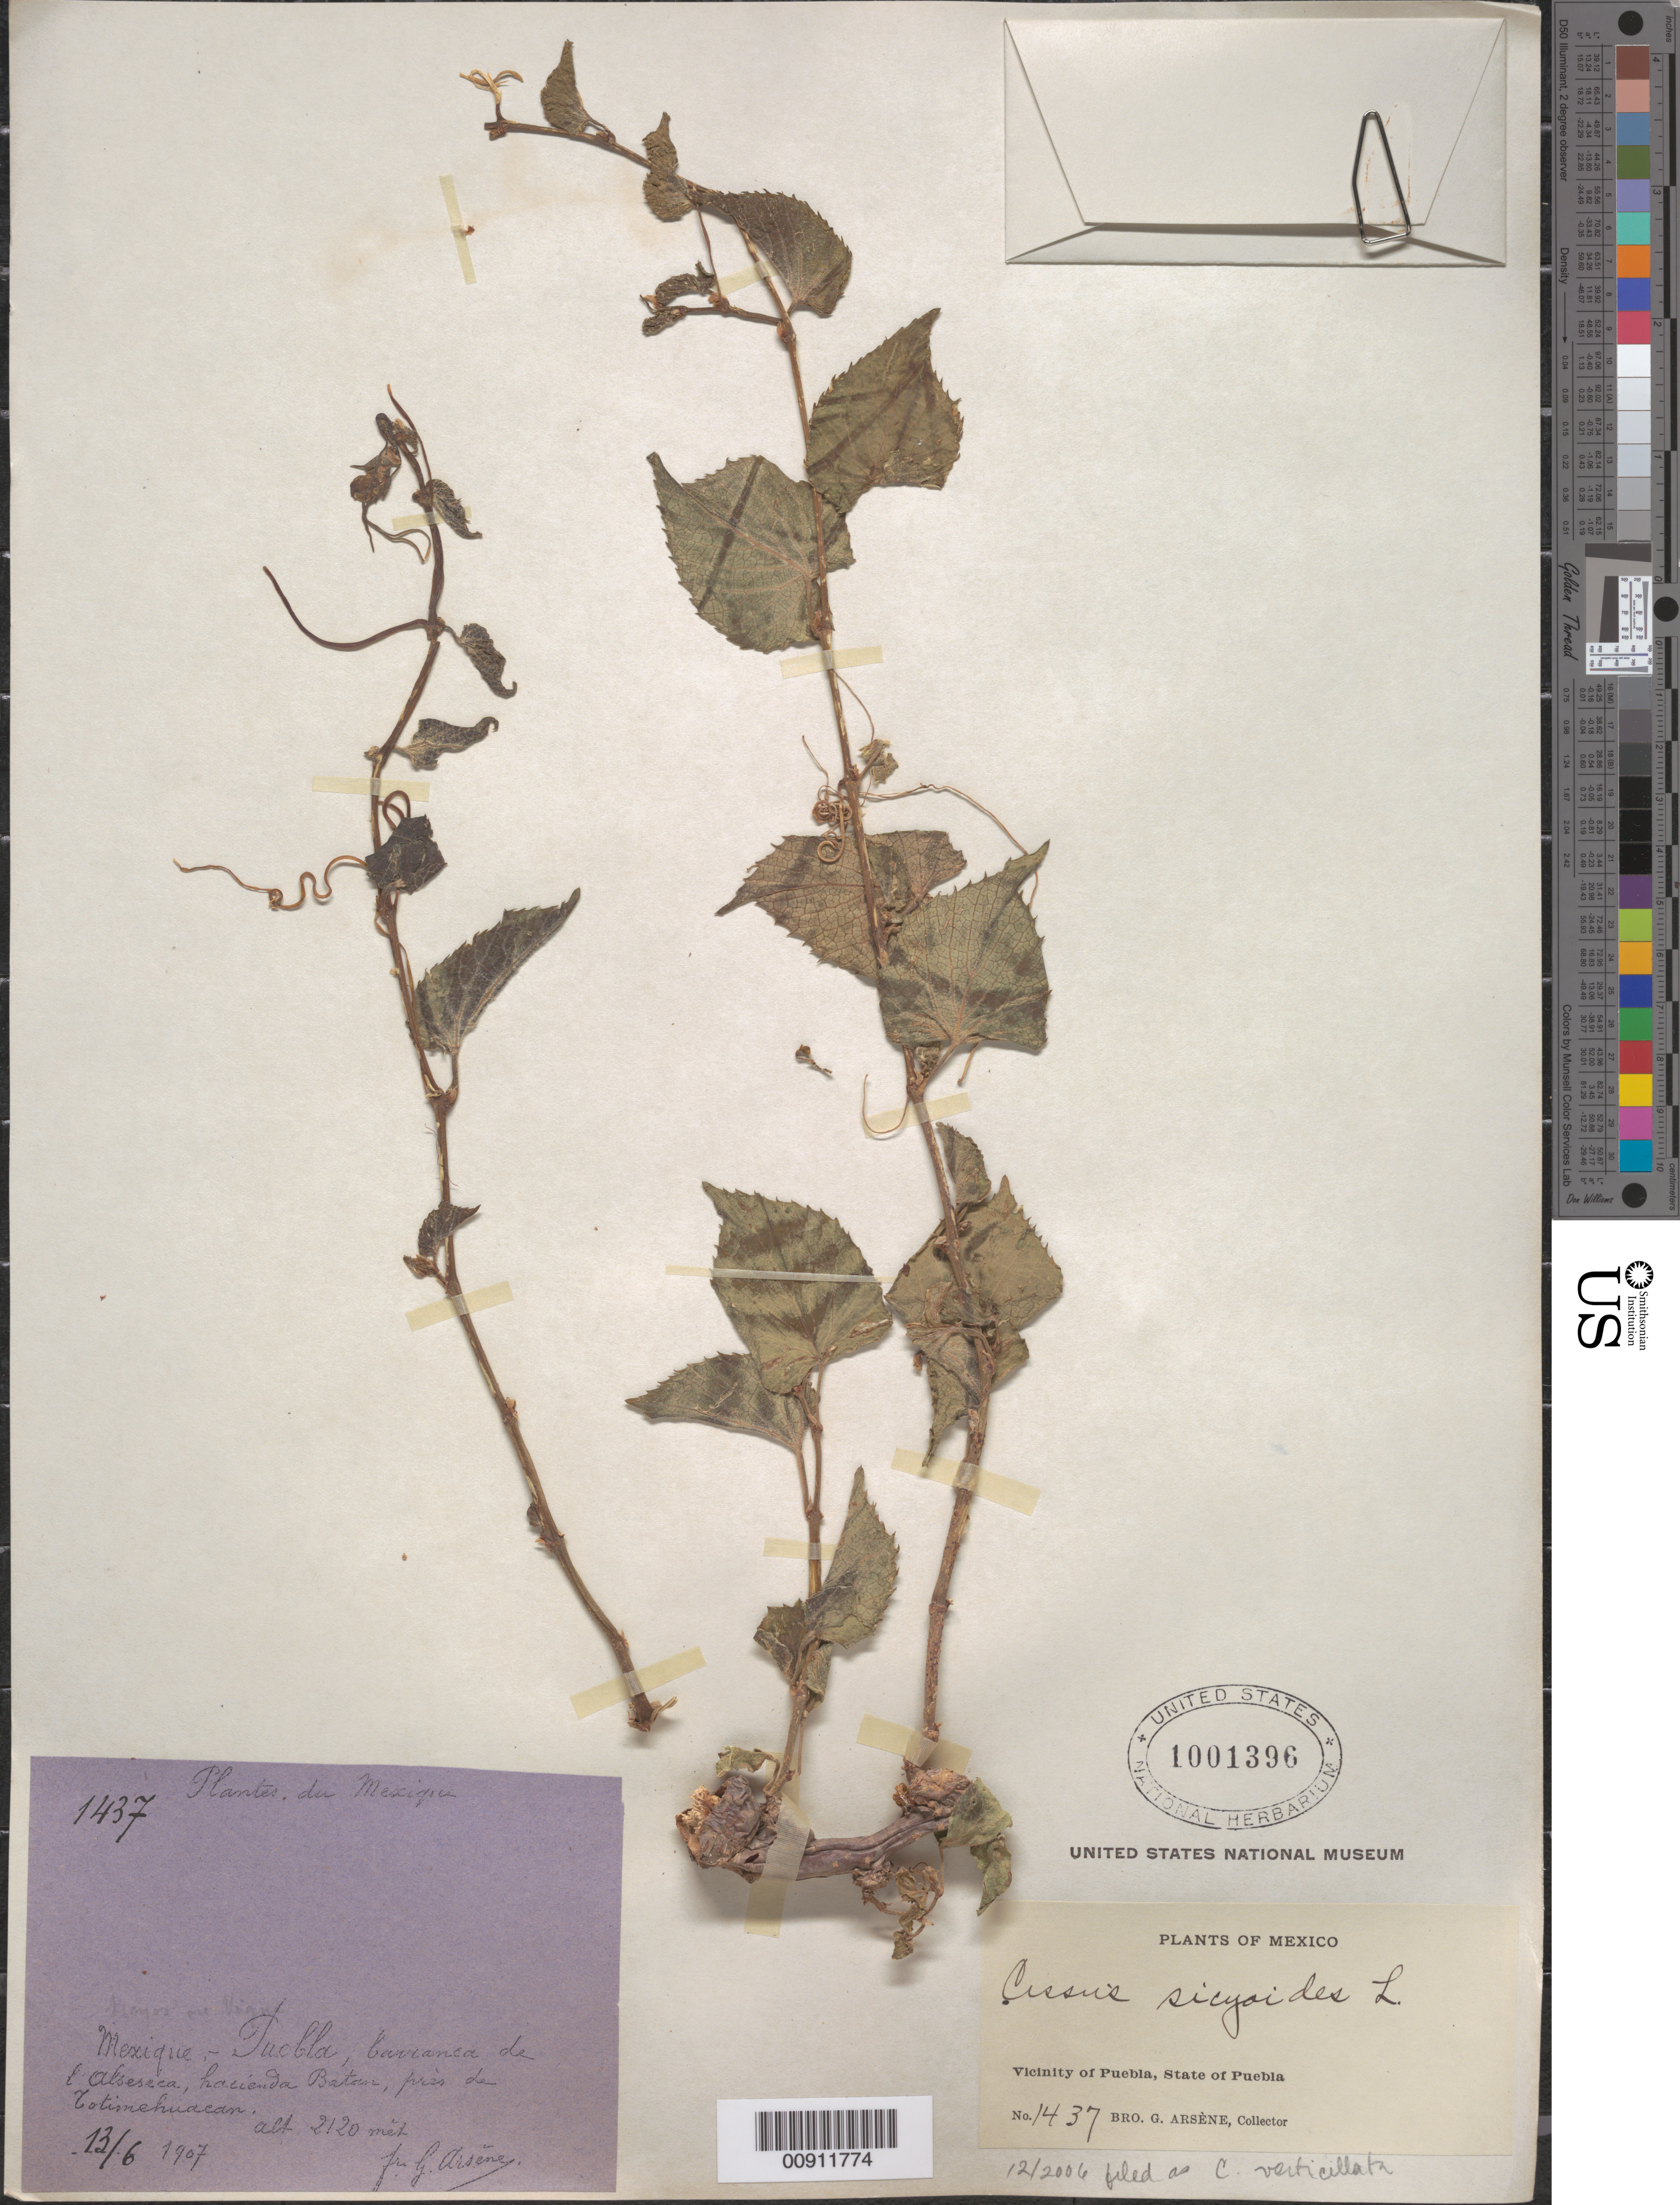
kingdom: Plantae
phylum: Tracheophyta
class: Magnoliopsida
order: Vitales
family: Vitaceae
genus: Cissus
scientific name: Cissus verticillata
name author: (L.) Nicolson & C.E. Jarvis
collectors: Bro. G. Arsène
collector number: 1437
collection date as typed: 13 Jun 1907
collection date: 1907-06-13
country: Mexico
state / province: Puebla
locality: Puebla, barranca de l' Alseseca, hacienda Batan, près de Totimehuacan.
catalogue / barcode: US 1001396